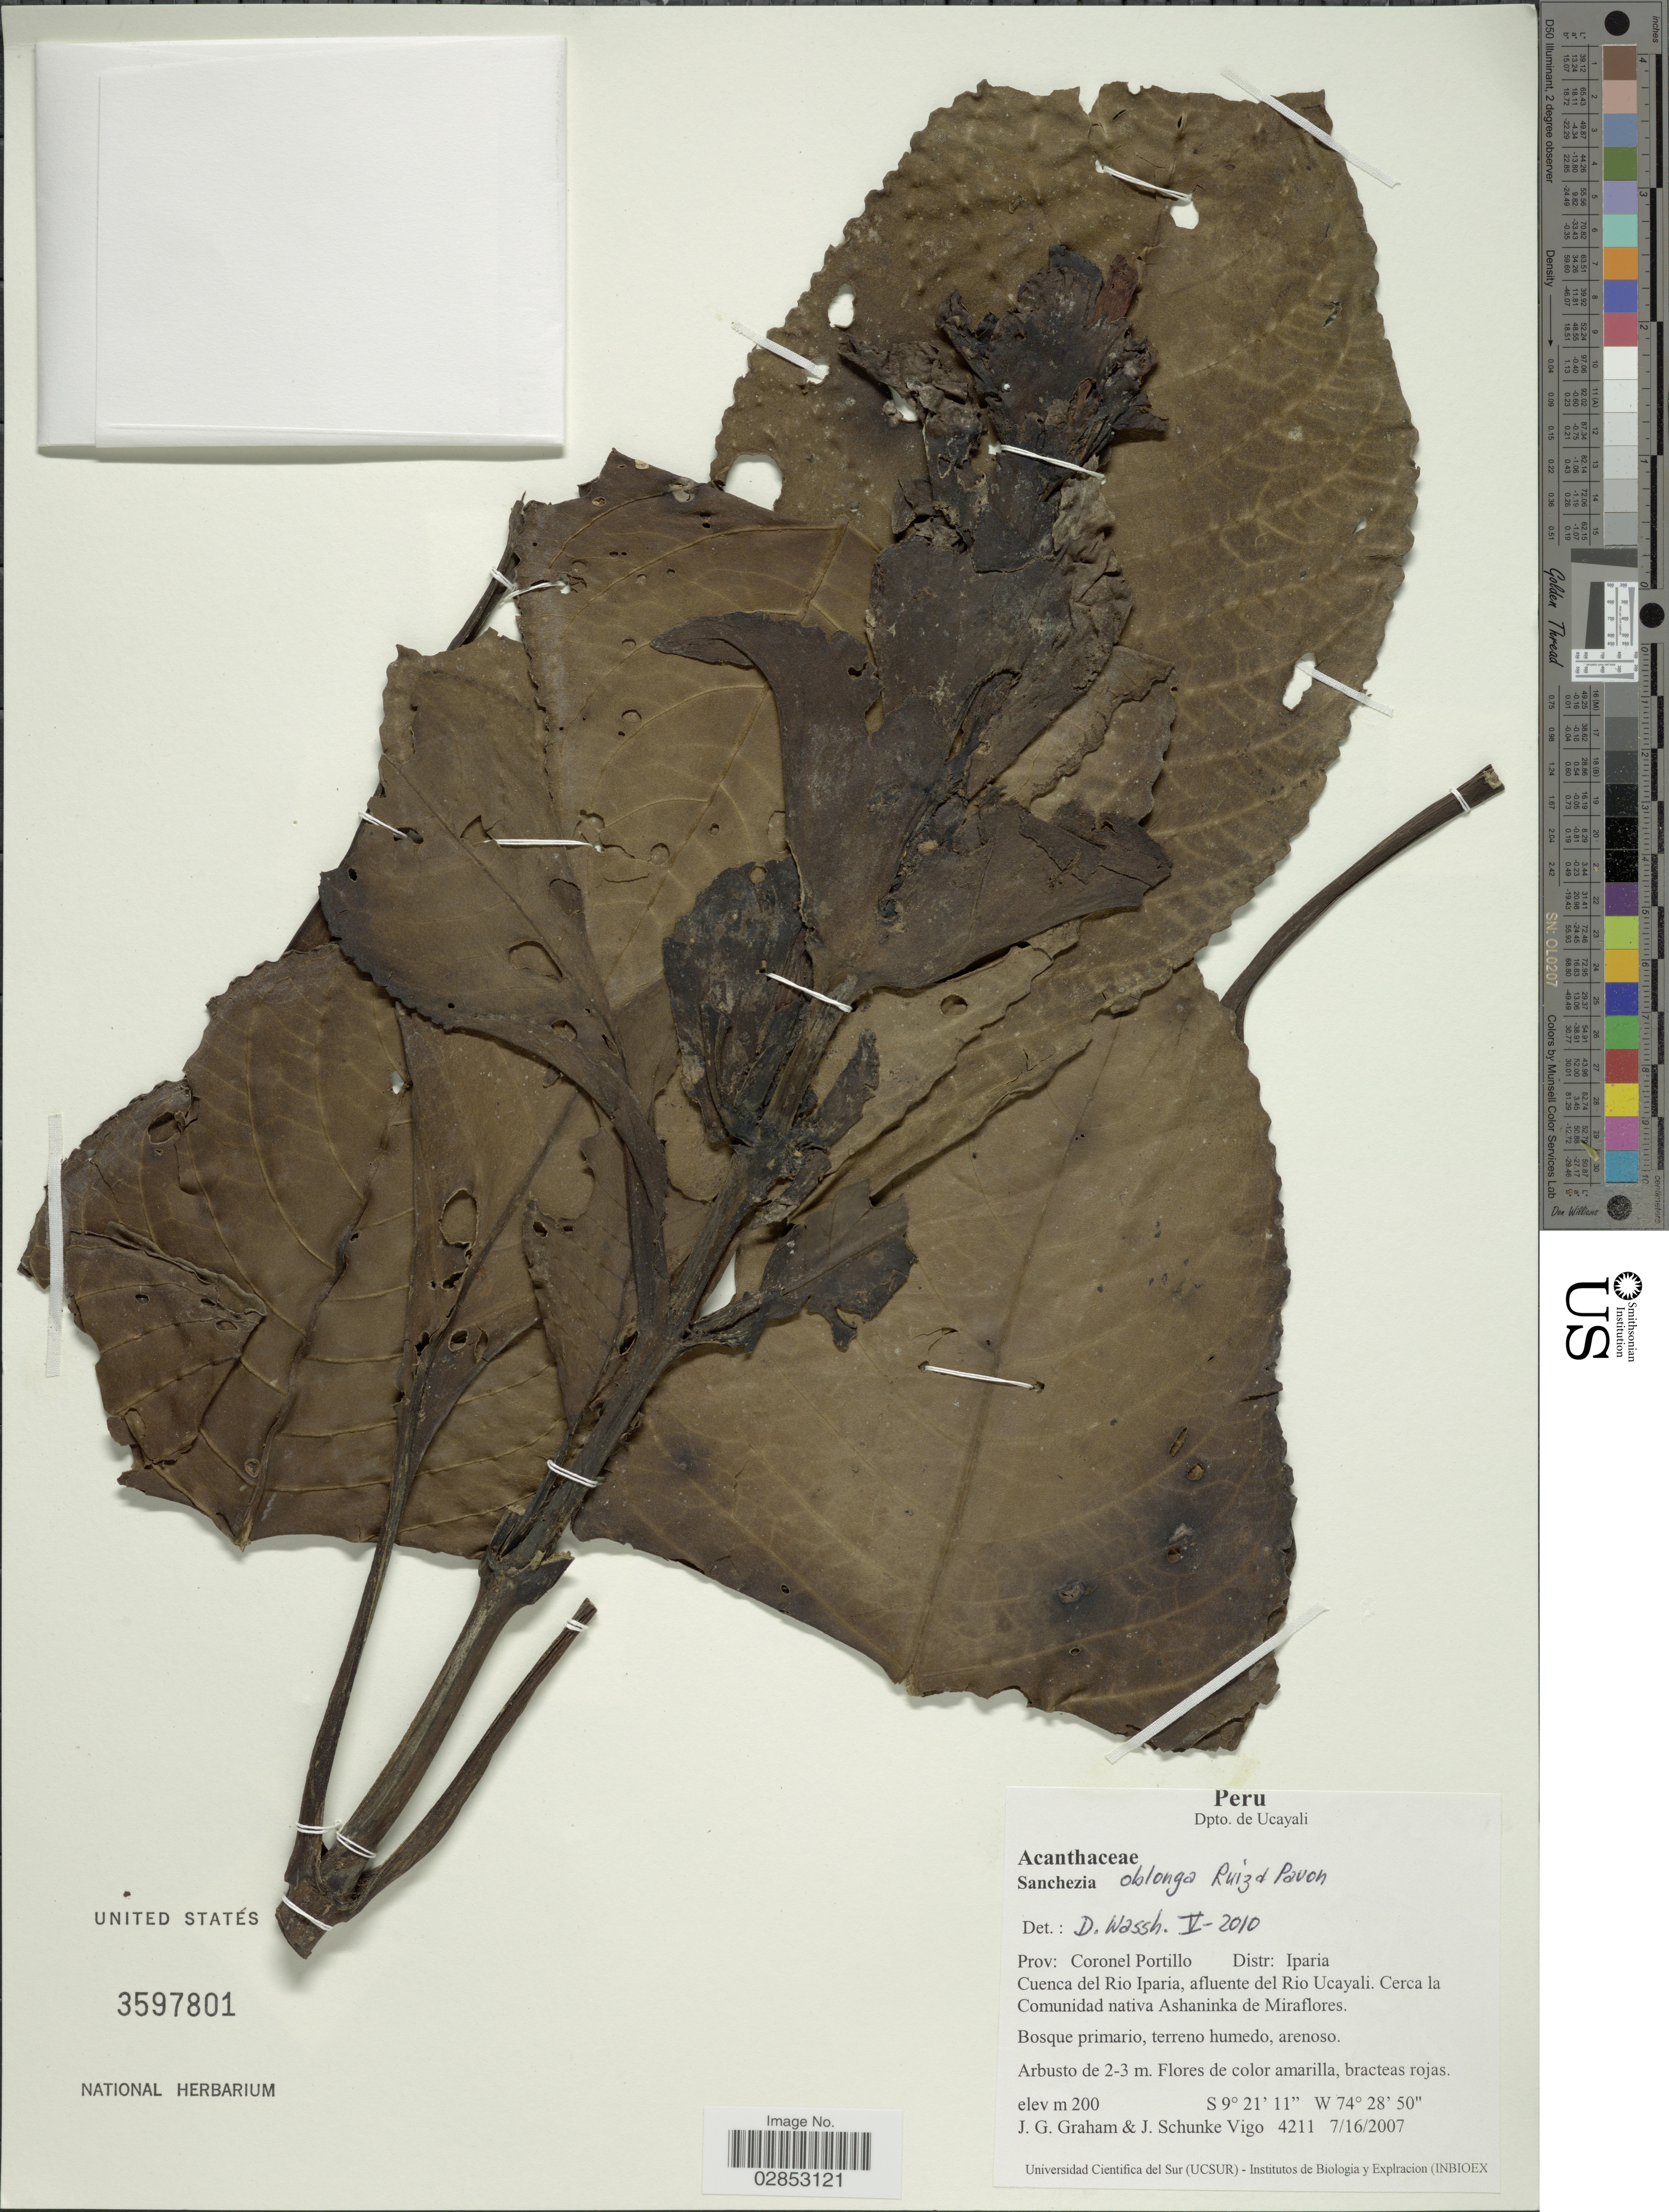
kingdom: Plantae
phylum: Tracheophyta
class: Magnoliopsida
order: Lamiales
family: Acanthaceae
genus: Sanchezia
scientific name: Sanchezia macrocnemis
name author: (Nees) Wassh.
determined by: Azevedo, Igor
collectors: J. Graham & J. Schunke Vigo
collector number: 4211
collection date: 2007-07-16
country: Peru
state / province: Ucayali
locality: Dpto. de Ucayali, Prov: Coronel Portillo, Distr. Iparia, Cuenca del Rio Iparia, afluente del Rio Ucayali. Cerca la Comunidad nativa Ashaninka de Miraflores.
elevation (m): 200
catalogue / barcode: US 3597801